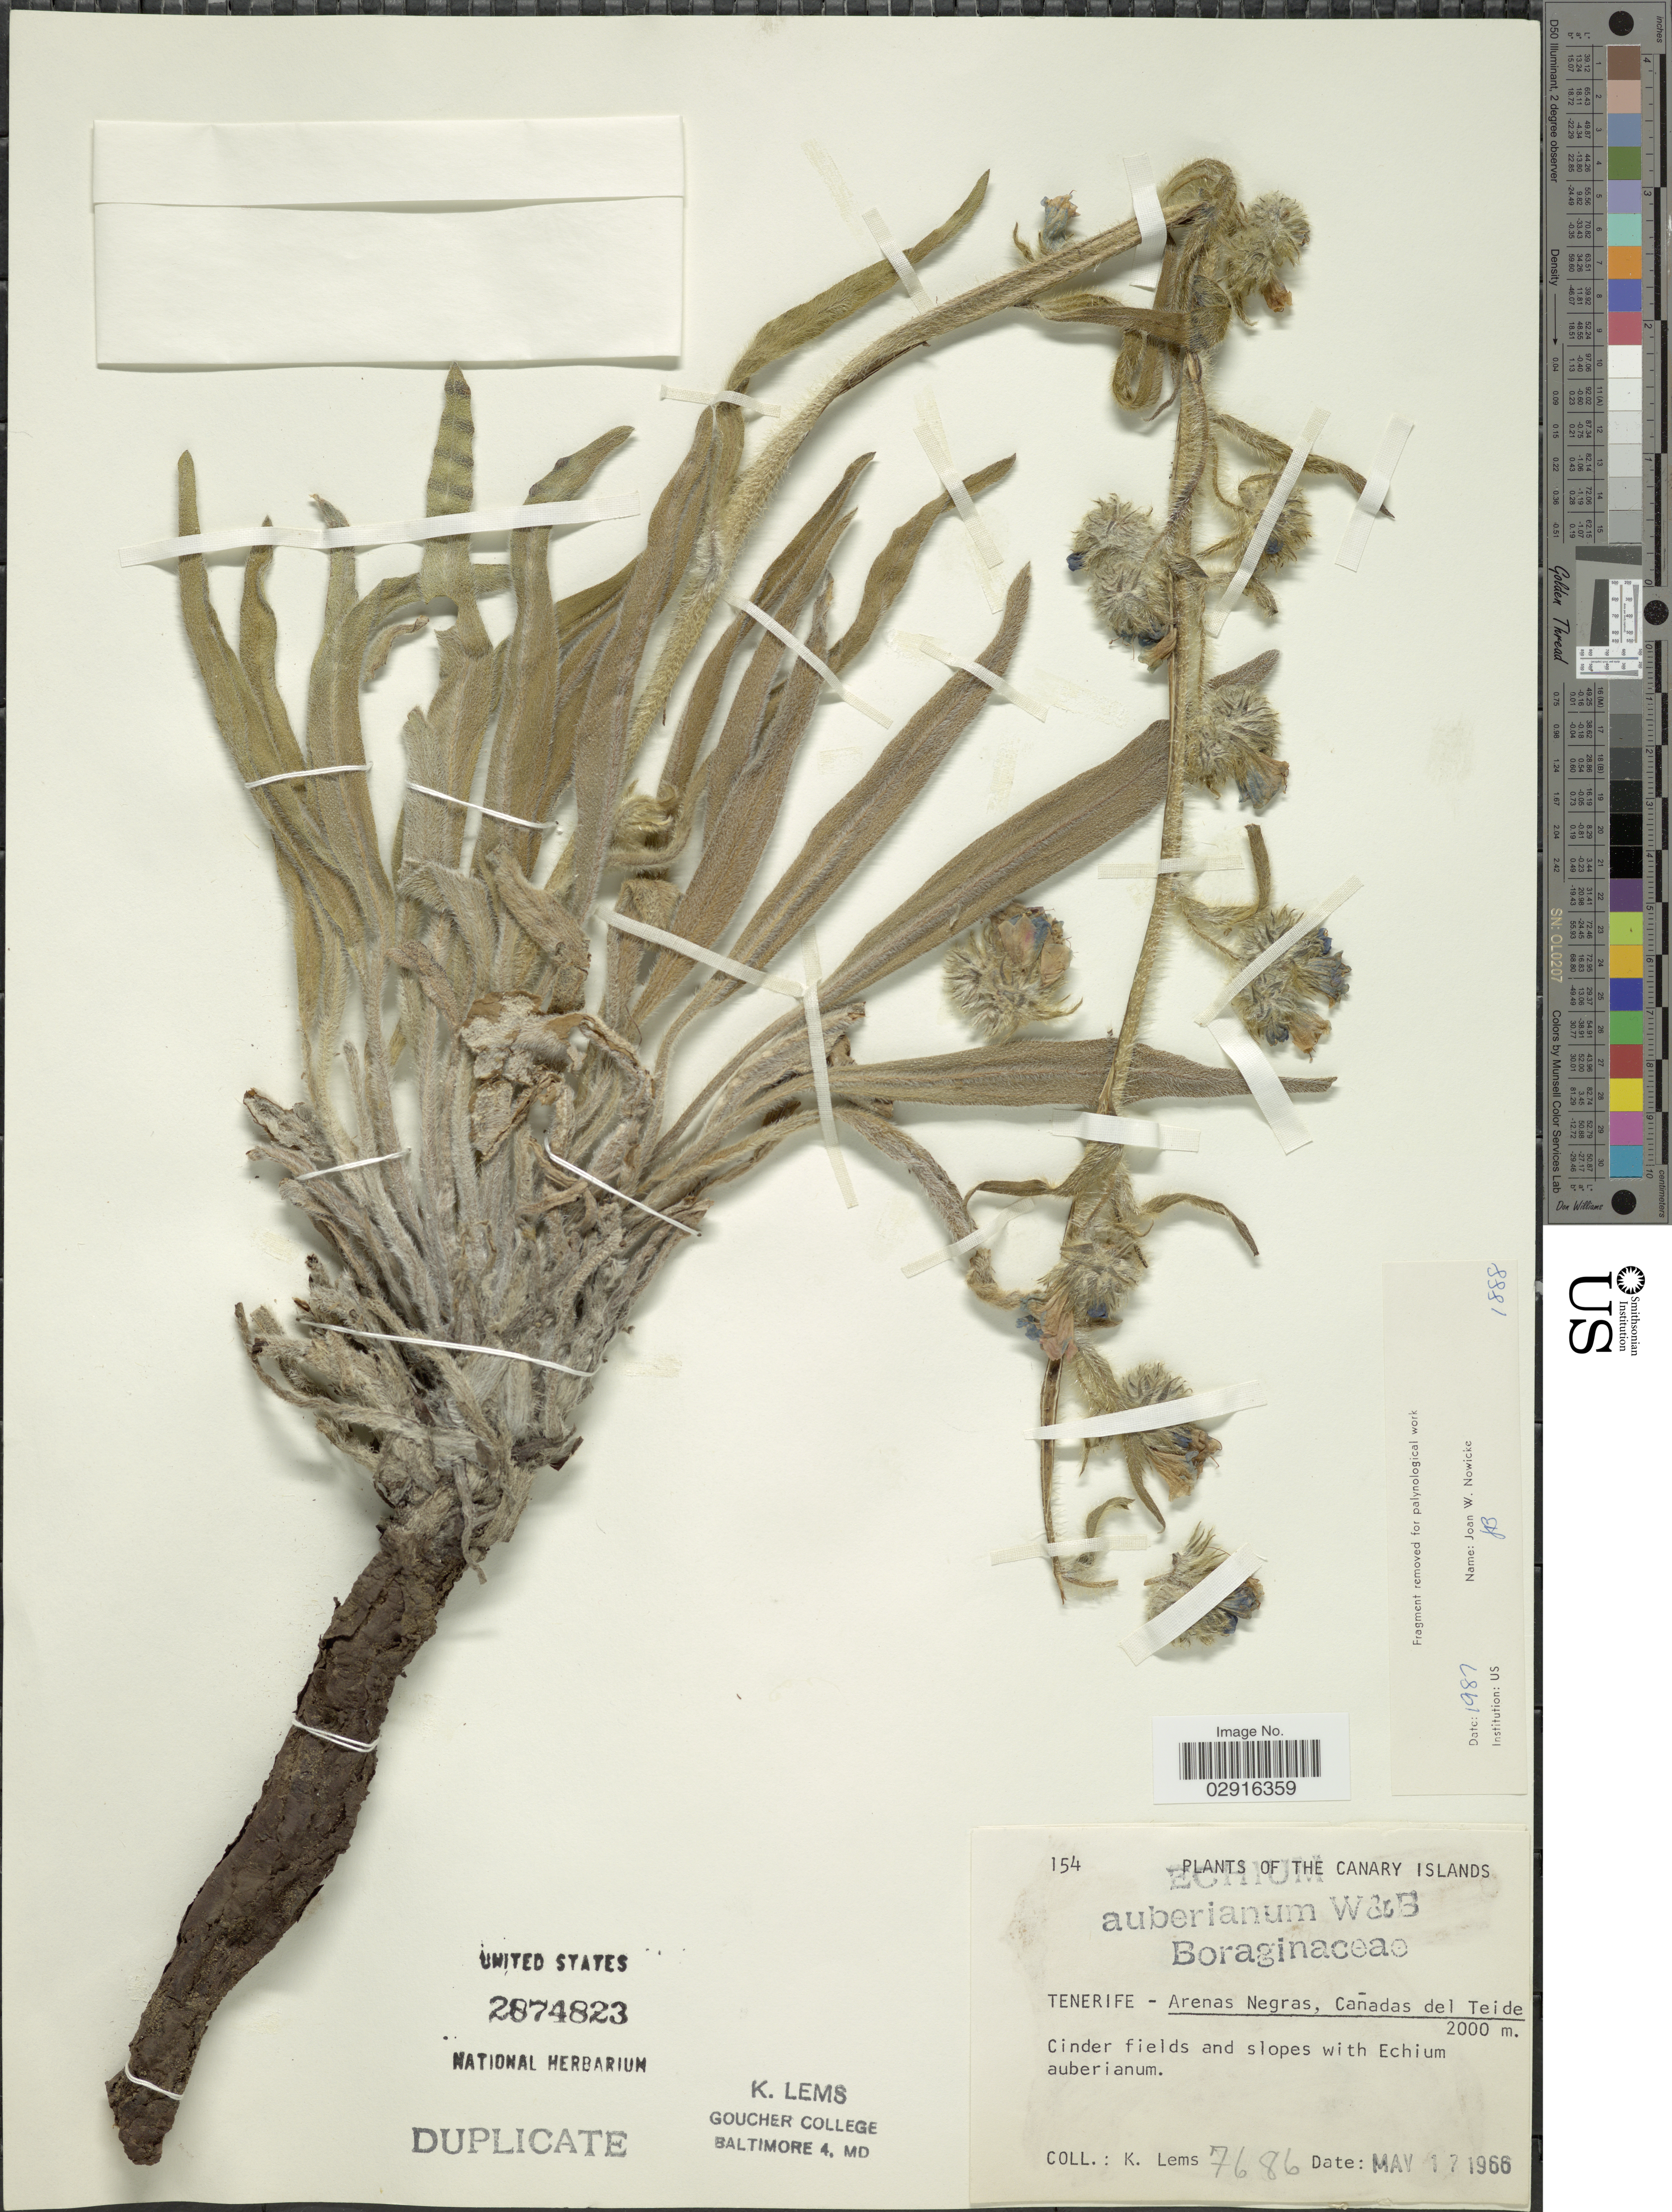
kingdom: Plantae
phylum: Tracheophyta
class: Magnoliopsida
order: Boraginales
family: Boraginaceae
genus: Echium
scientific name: Echium auberianum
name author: (Berthel.) Webb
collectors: K. Lems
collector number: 7686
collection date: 1966-05-17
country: Spain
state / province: Canarias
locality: Canary Islands. Tenerife - Arenas Negras, Cañadas del Teide.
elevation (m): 2000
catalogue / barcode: US 2874823